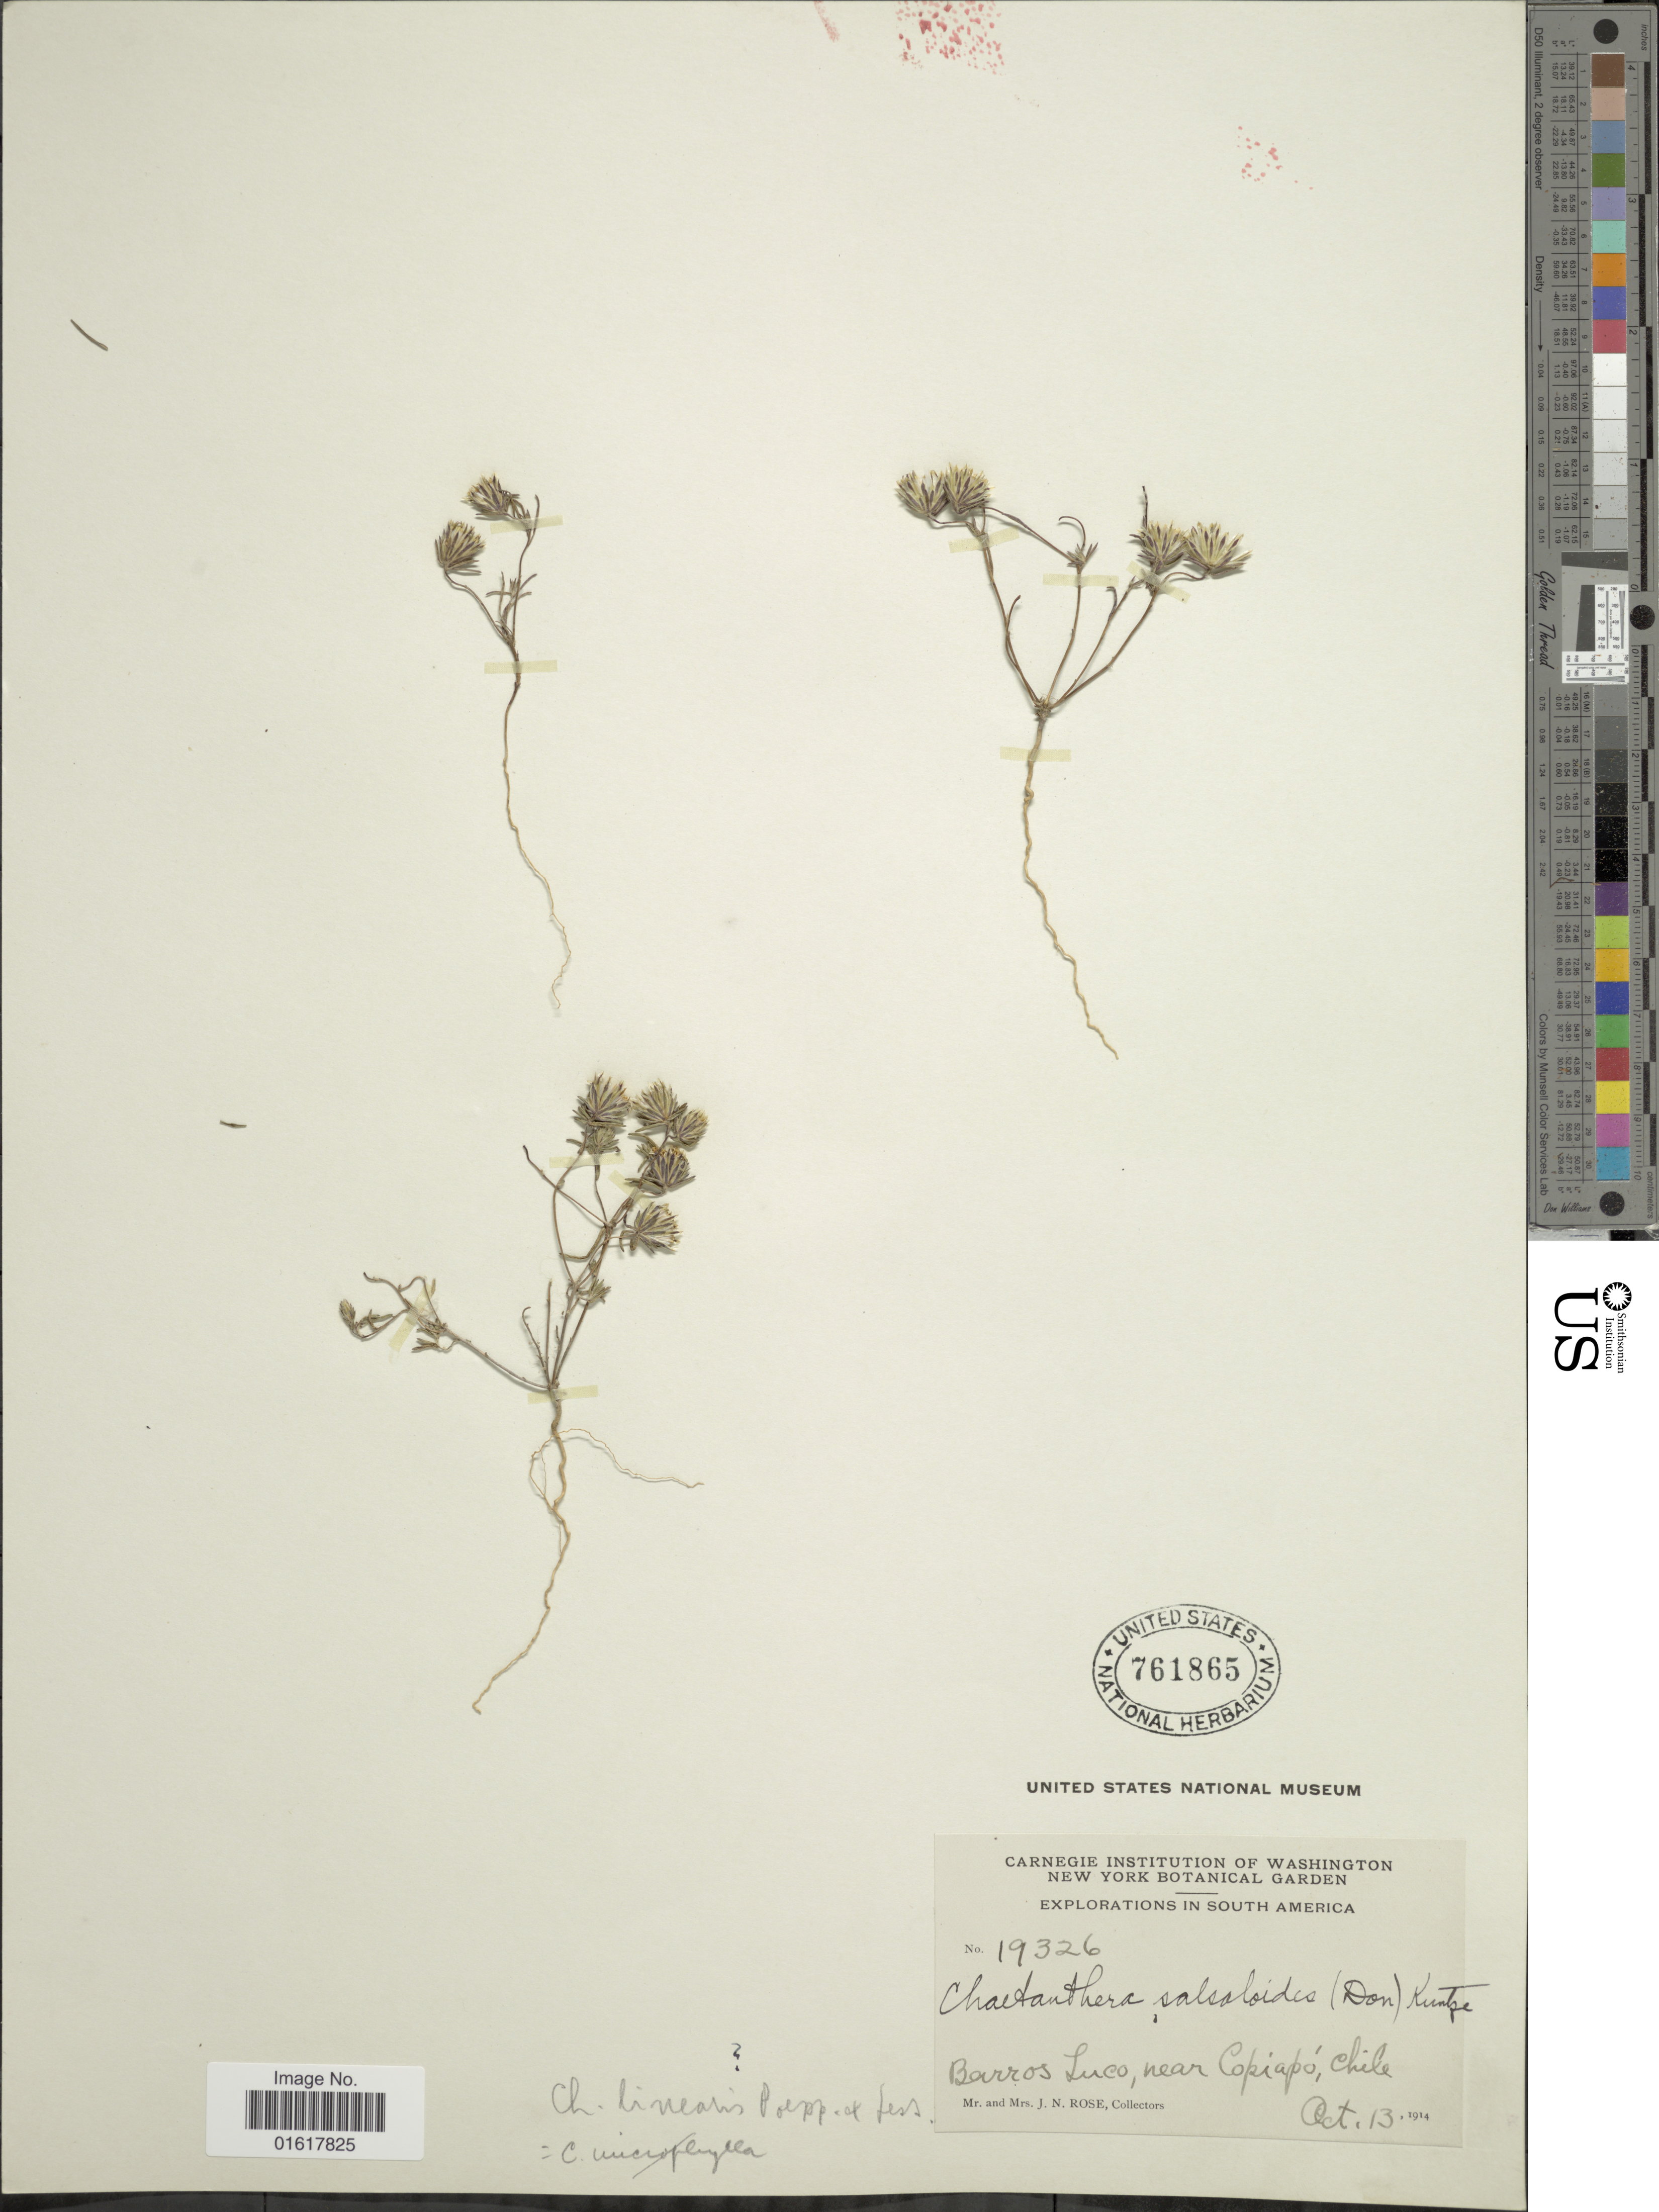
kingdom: Plantae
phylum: Tracheophyta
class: Magnoliopsida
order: Asterales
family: Asteraceae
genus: Chaetanthera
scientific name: Chaetanthera microphylla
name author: (Cass.) Hook. & Arn.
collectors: J. N. Rose & L. B. Rose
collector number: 19326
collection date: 1914-10-13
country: Chile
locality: Barros Luco, near Copiapó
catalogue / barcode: US 761865